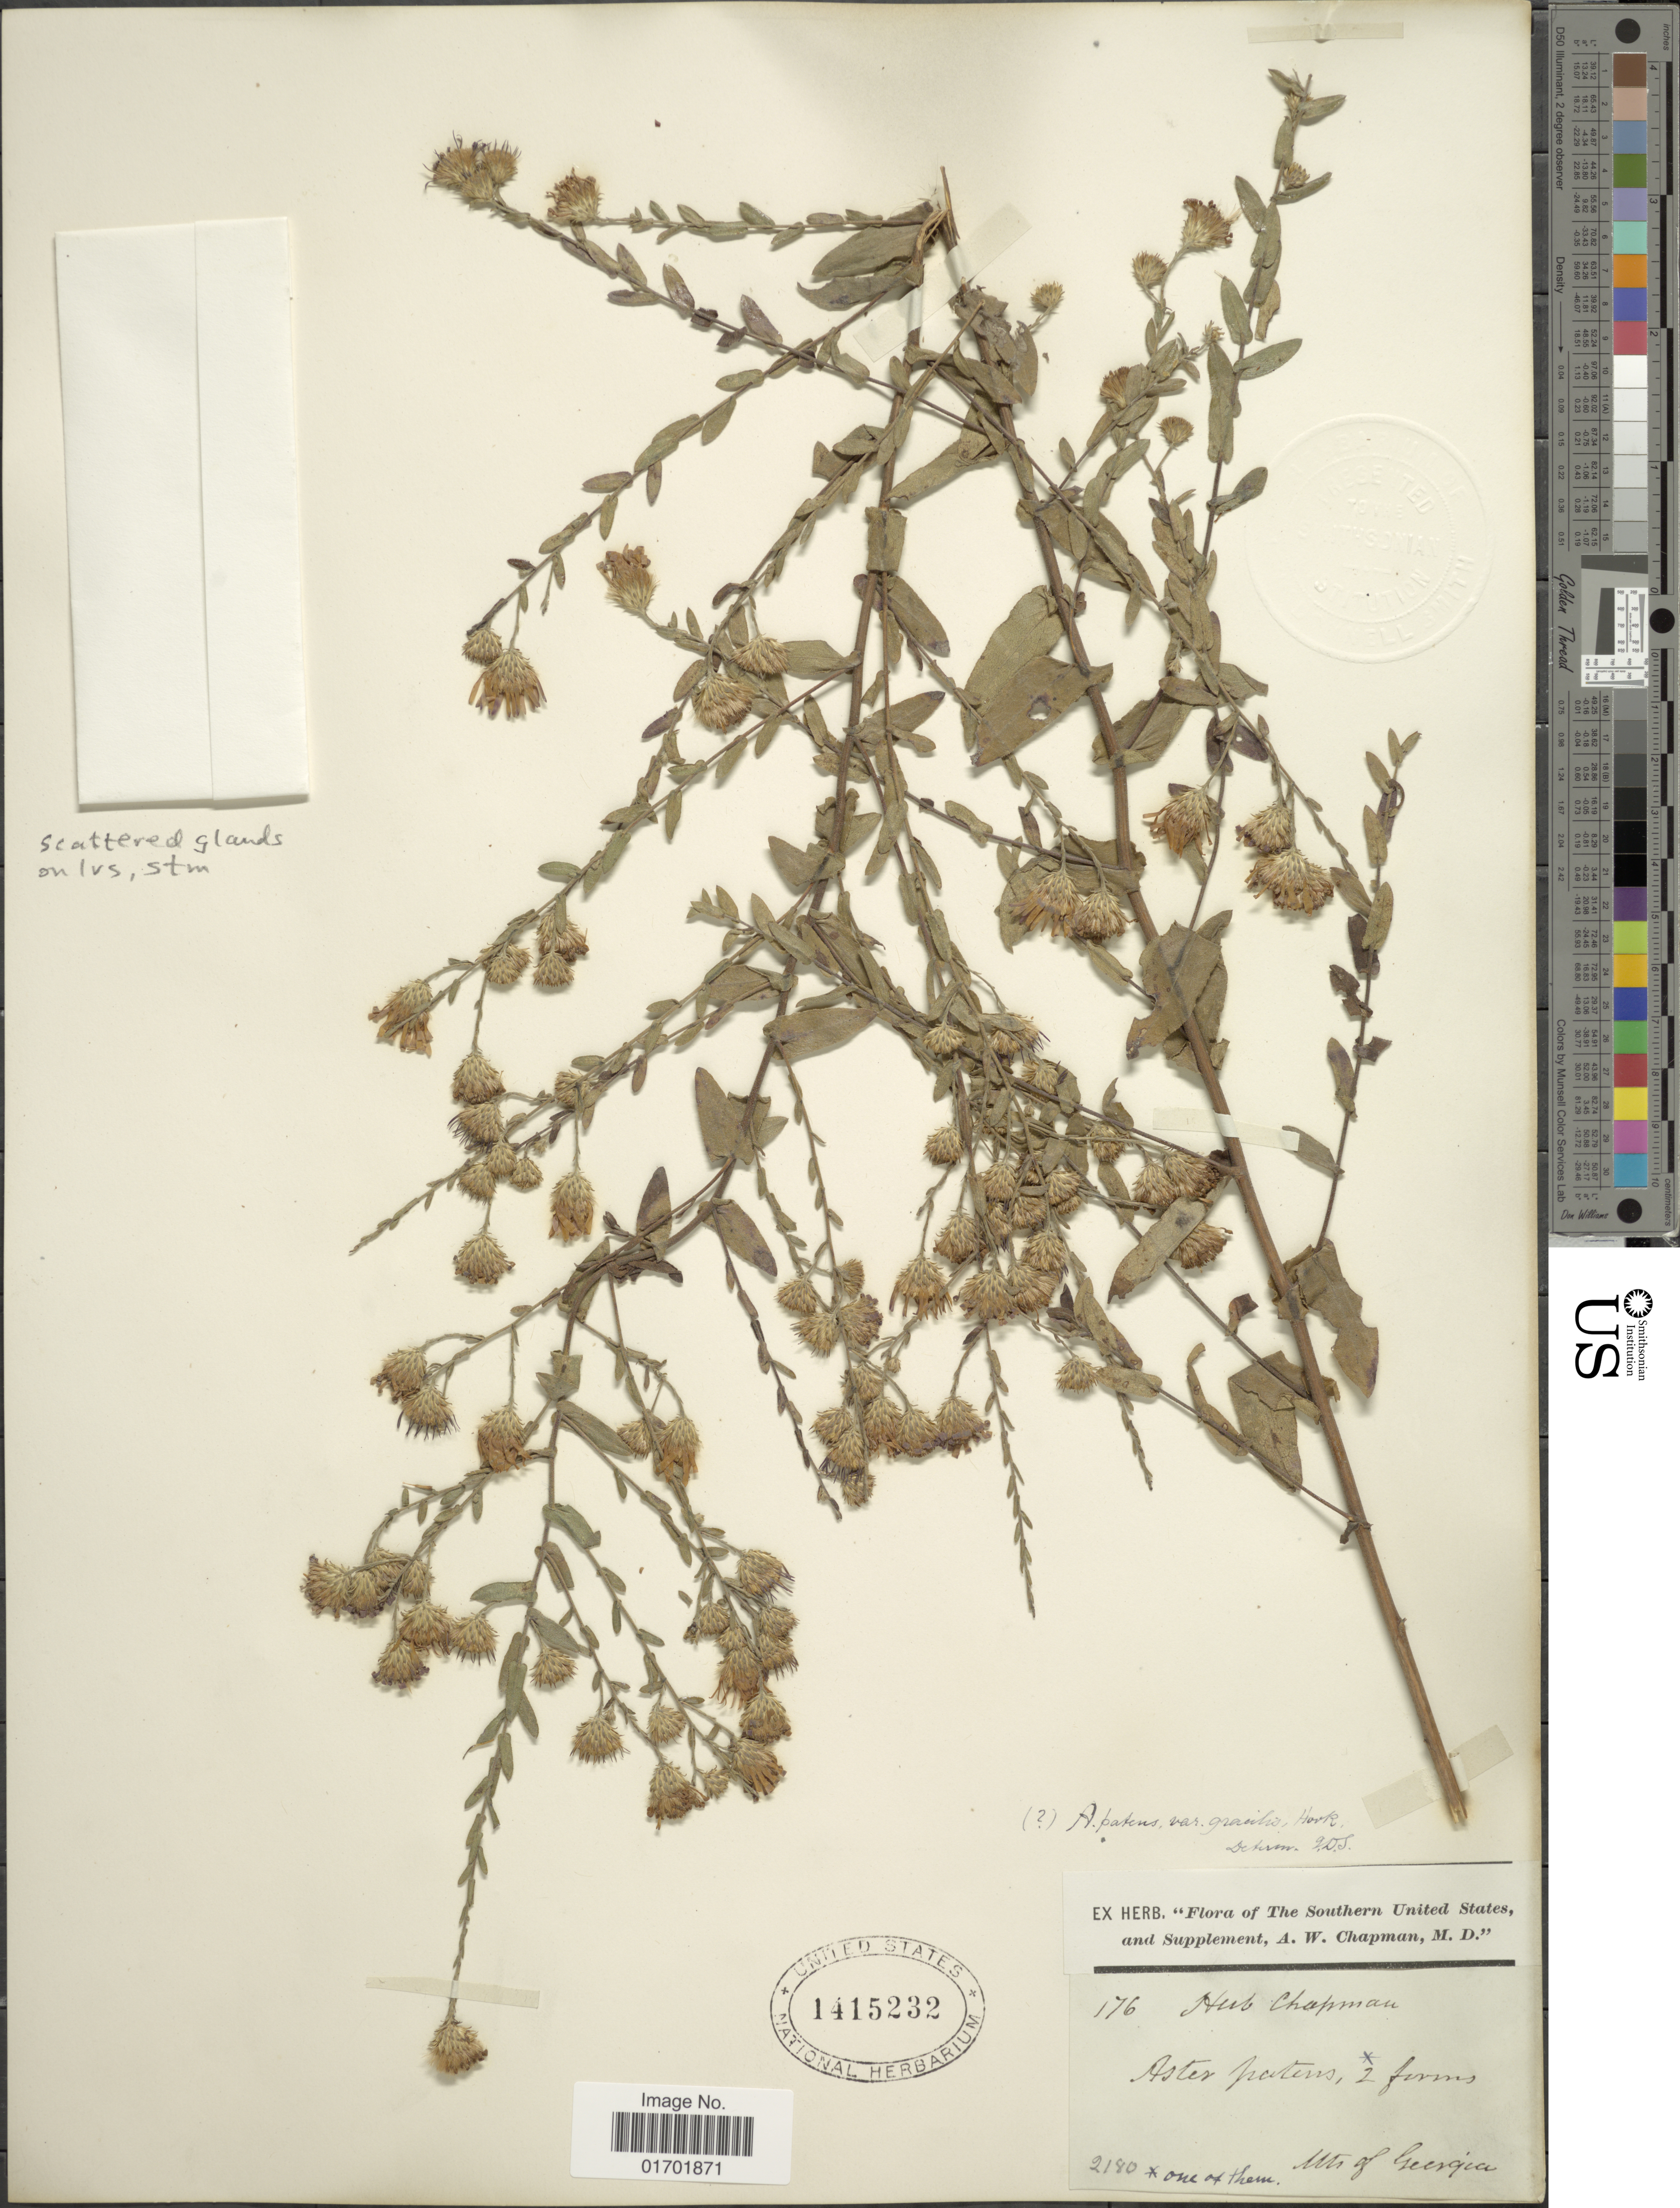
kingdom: Plantae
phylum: Tracheophyta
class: Magnoliopsida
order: Asterales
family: Asteraceae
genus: Symphyotrichum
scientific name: Symphyotrichum patens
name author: (Aiton) G.L. Nesom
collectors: A. W. Chapman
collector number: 176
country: United States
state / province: Georgia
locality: Mts of Georgia.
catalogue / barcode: US 1415232